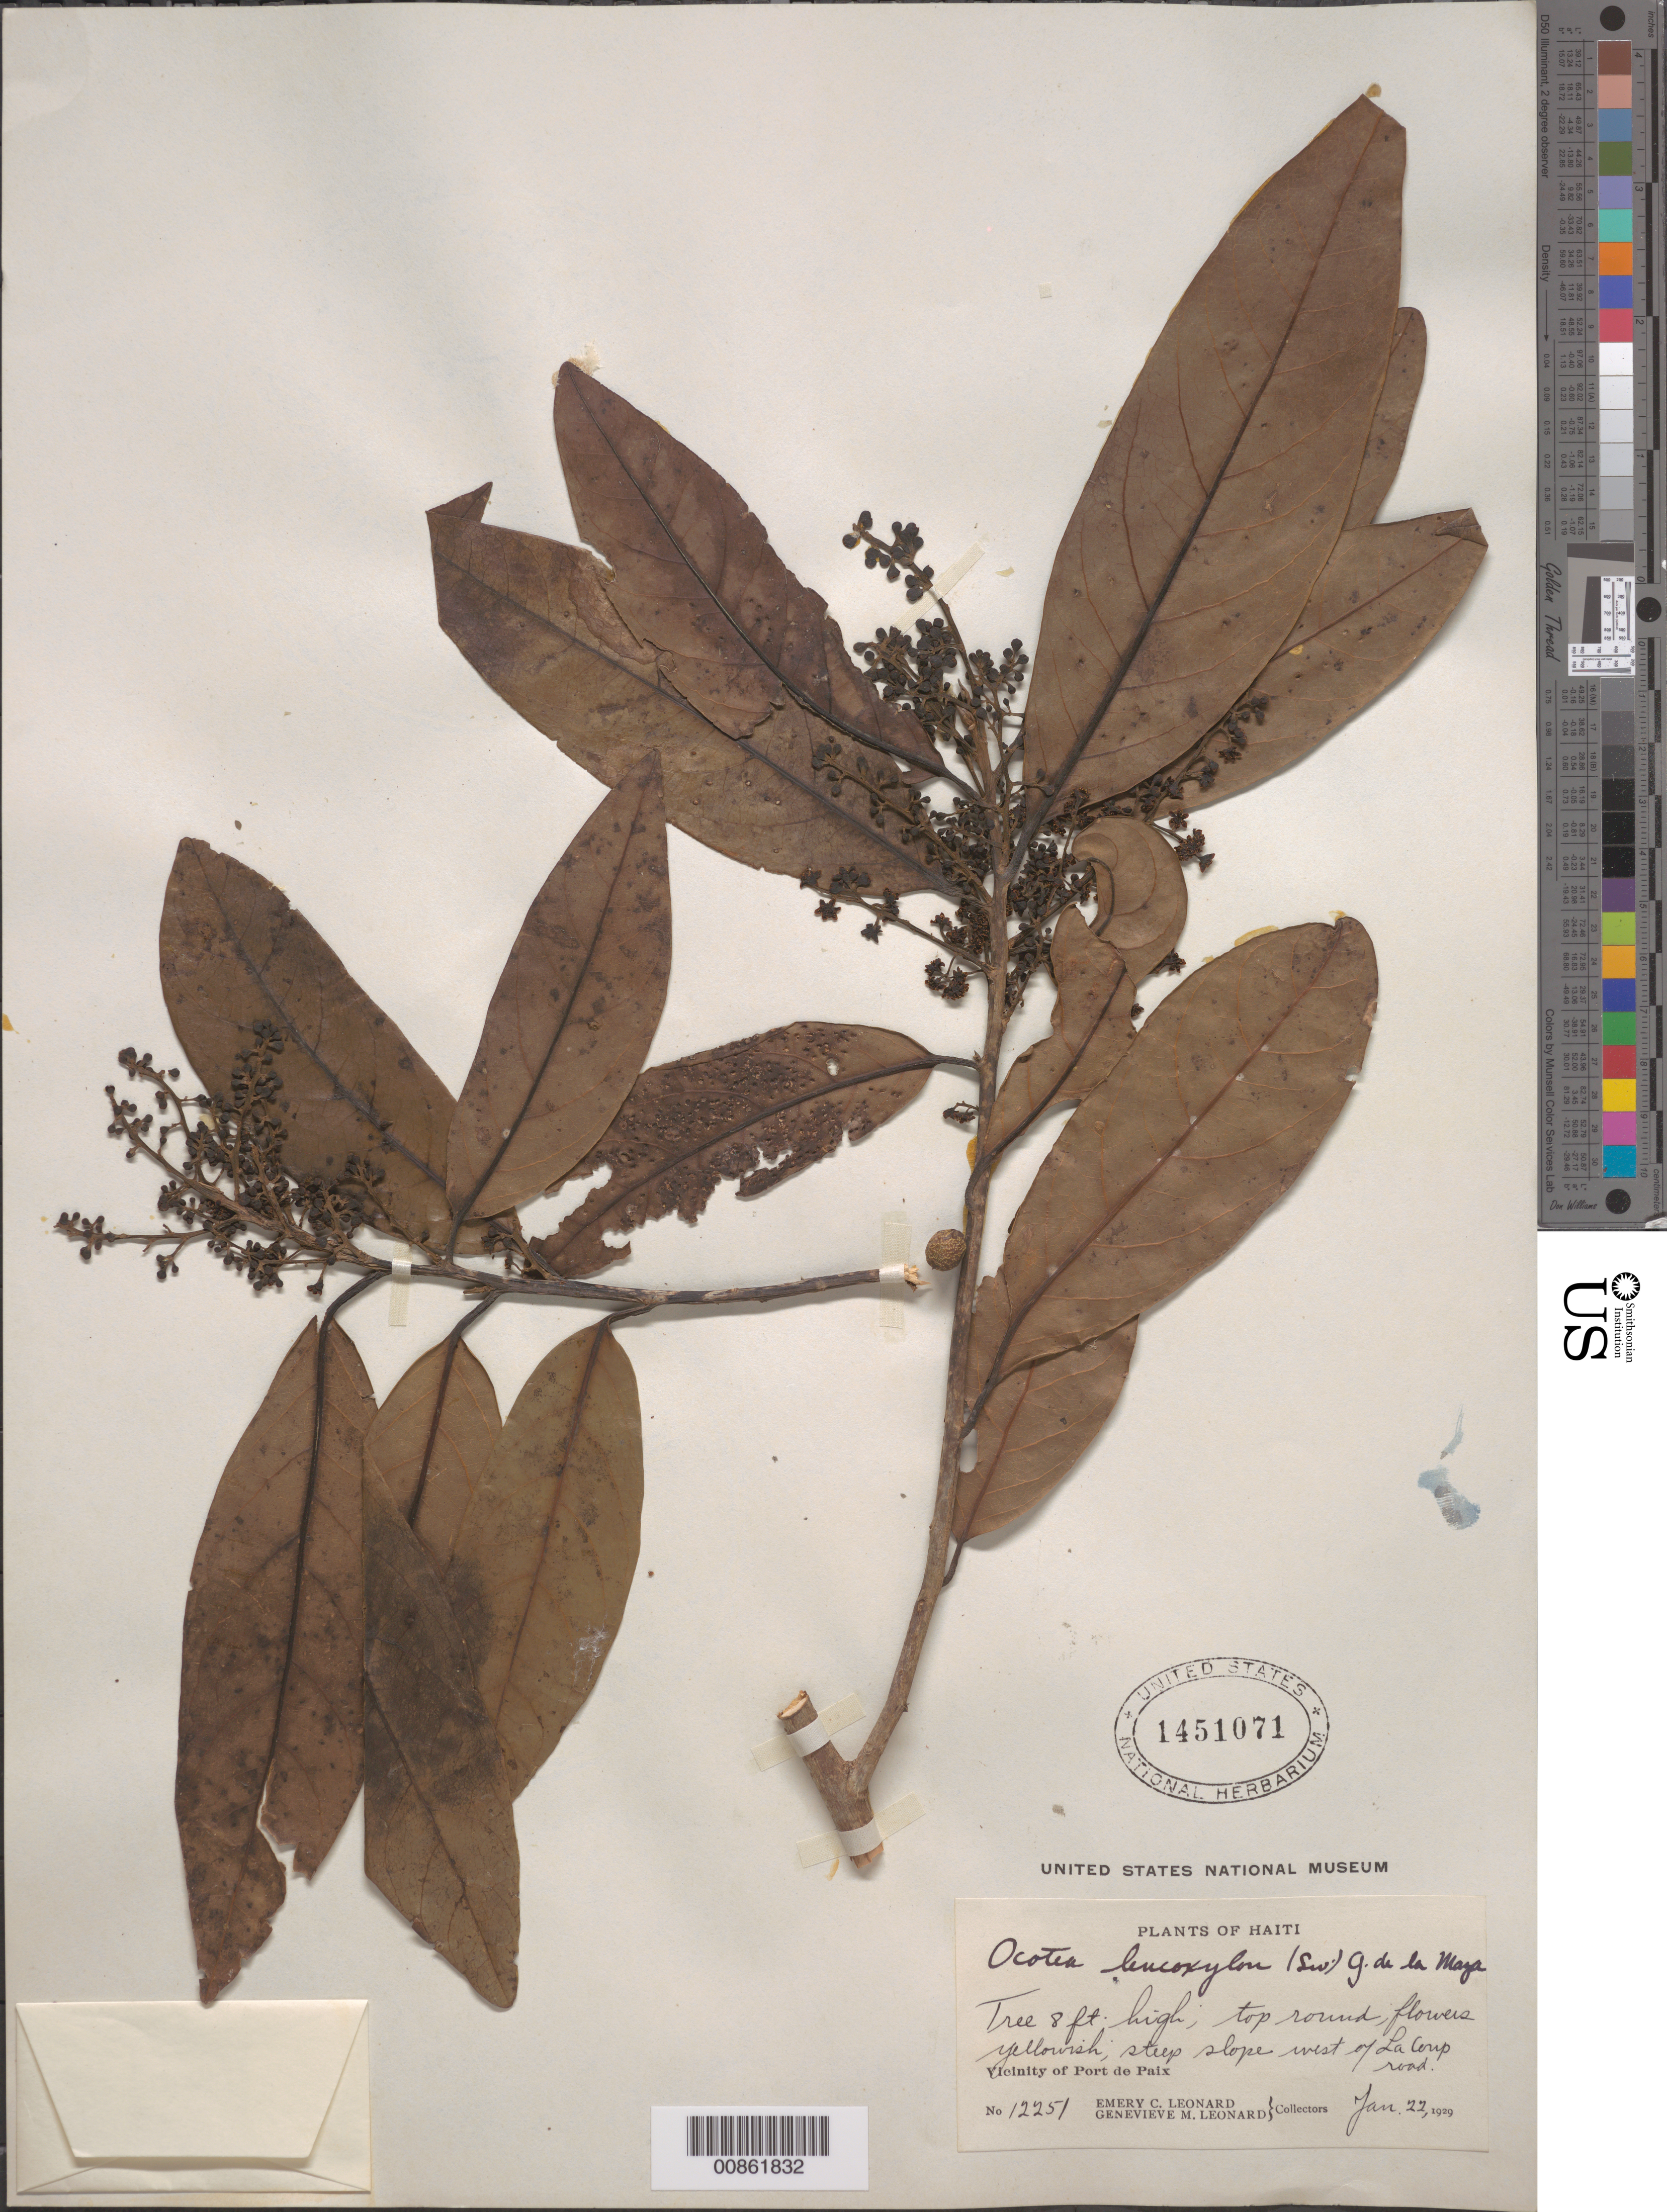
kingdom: Plantae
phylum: Tracheophyta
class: Magnoliopsida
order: Laurales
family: Lauraceae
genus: Ocotea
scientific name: Ocotea leucoxylon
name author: (Sw.) Laness.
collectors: E. C. Leonard & G. M. Leonard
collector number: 12251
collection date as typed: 22 Jan 1929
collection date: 1929-01-22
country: Haiti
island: Hispaniola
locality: West of La Coup road. Vicinity of Port de Paix.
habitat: Steep slope.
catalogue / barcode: US 1451071